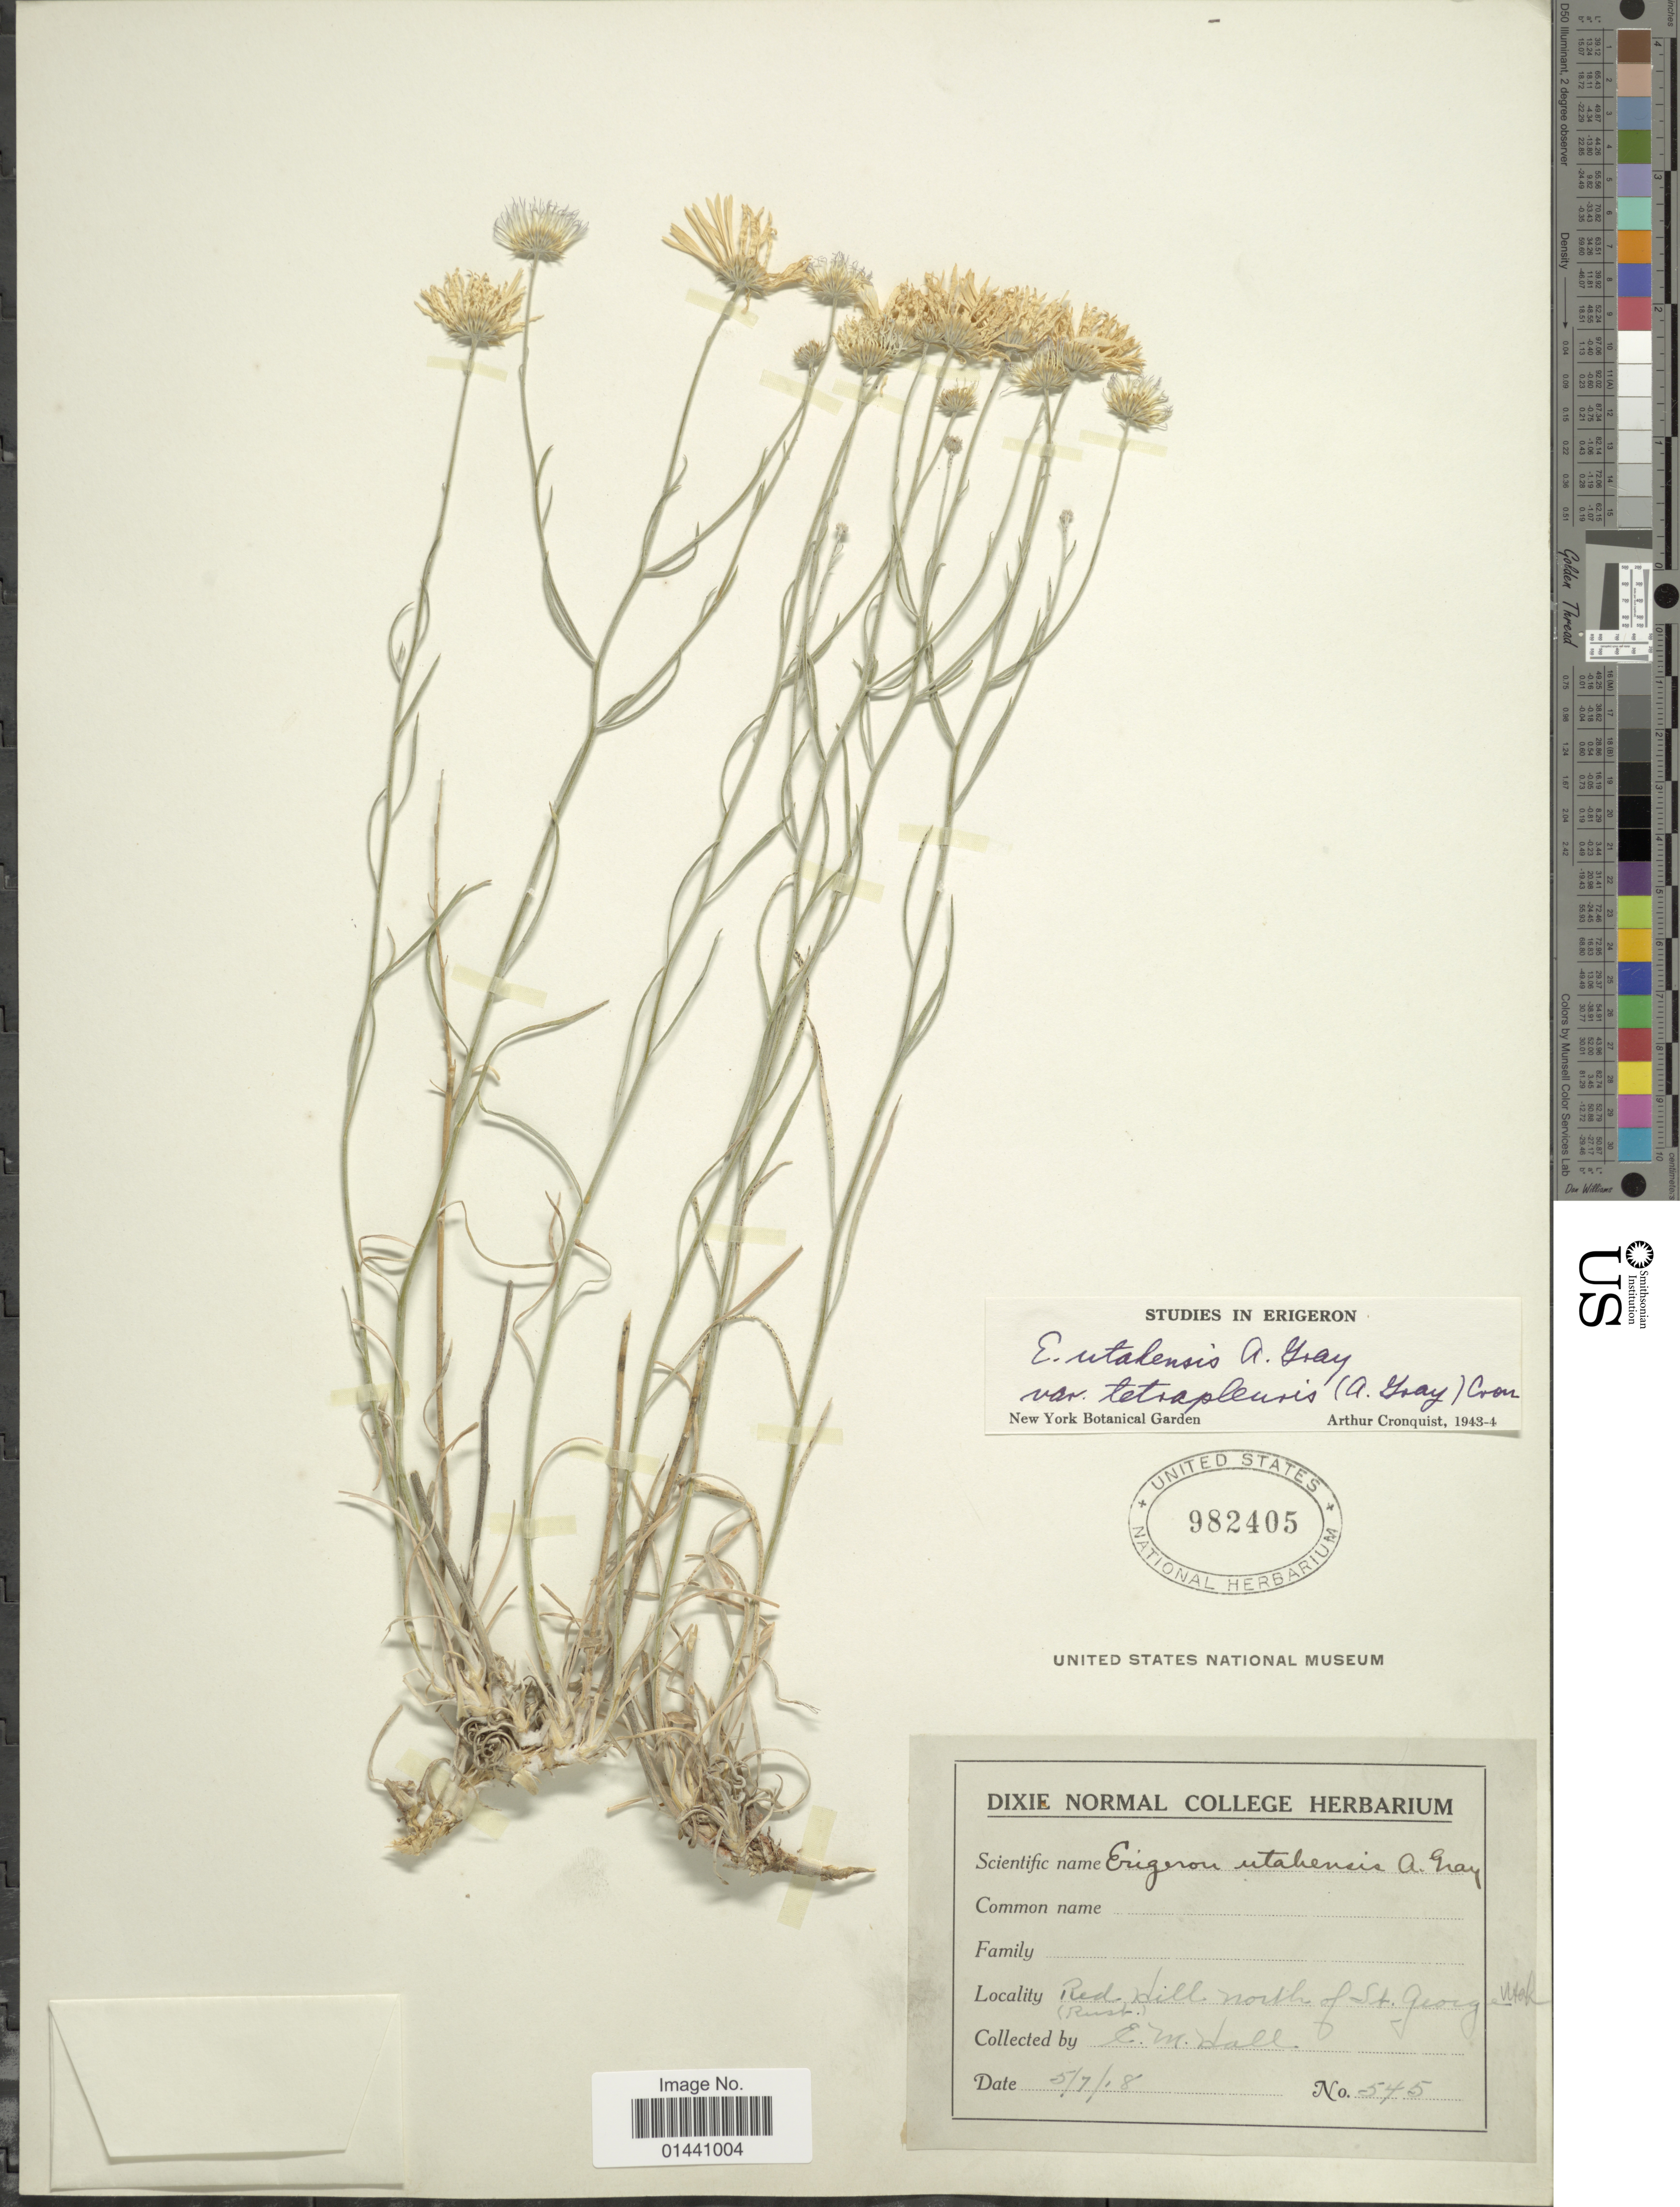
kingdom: Plantae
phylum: Tracheophyta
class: Magnoliopsida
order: Asterales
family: Asteraceae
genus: Erigeron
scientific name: Erigeron utahensis var. tetrapleuris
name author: (A. Gray) Cronq.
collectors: E. Hall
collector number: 545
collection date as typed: Transcribed d/m/y: 7/5/18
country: United States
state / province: Utah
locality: Red Hill (Rust) north of St. George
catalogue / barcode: US 982405